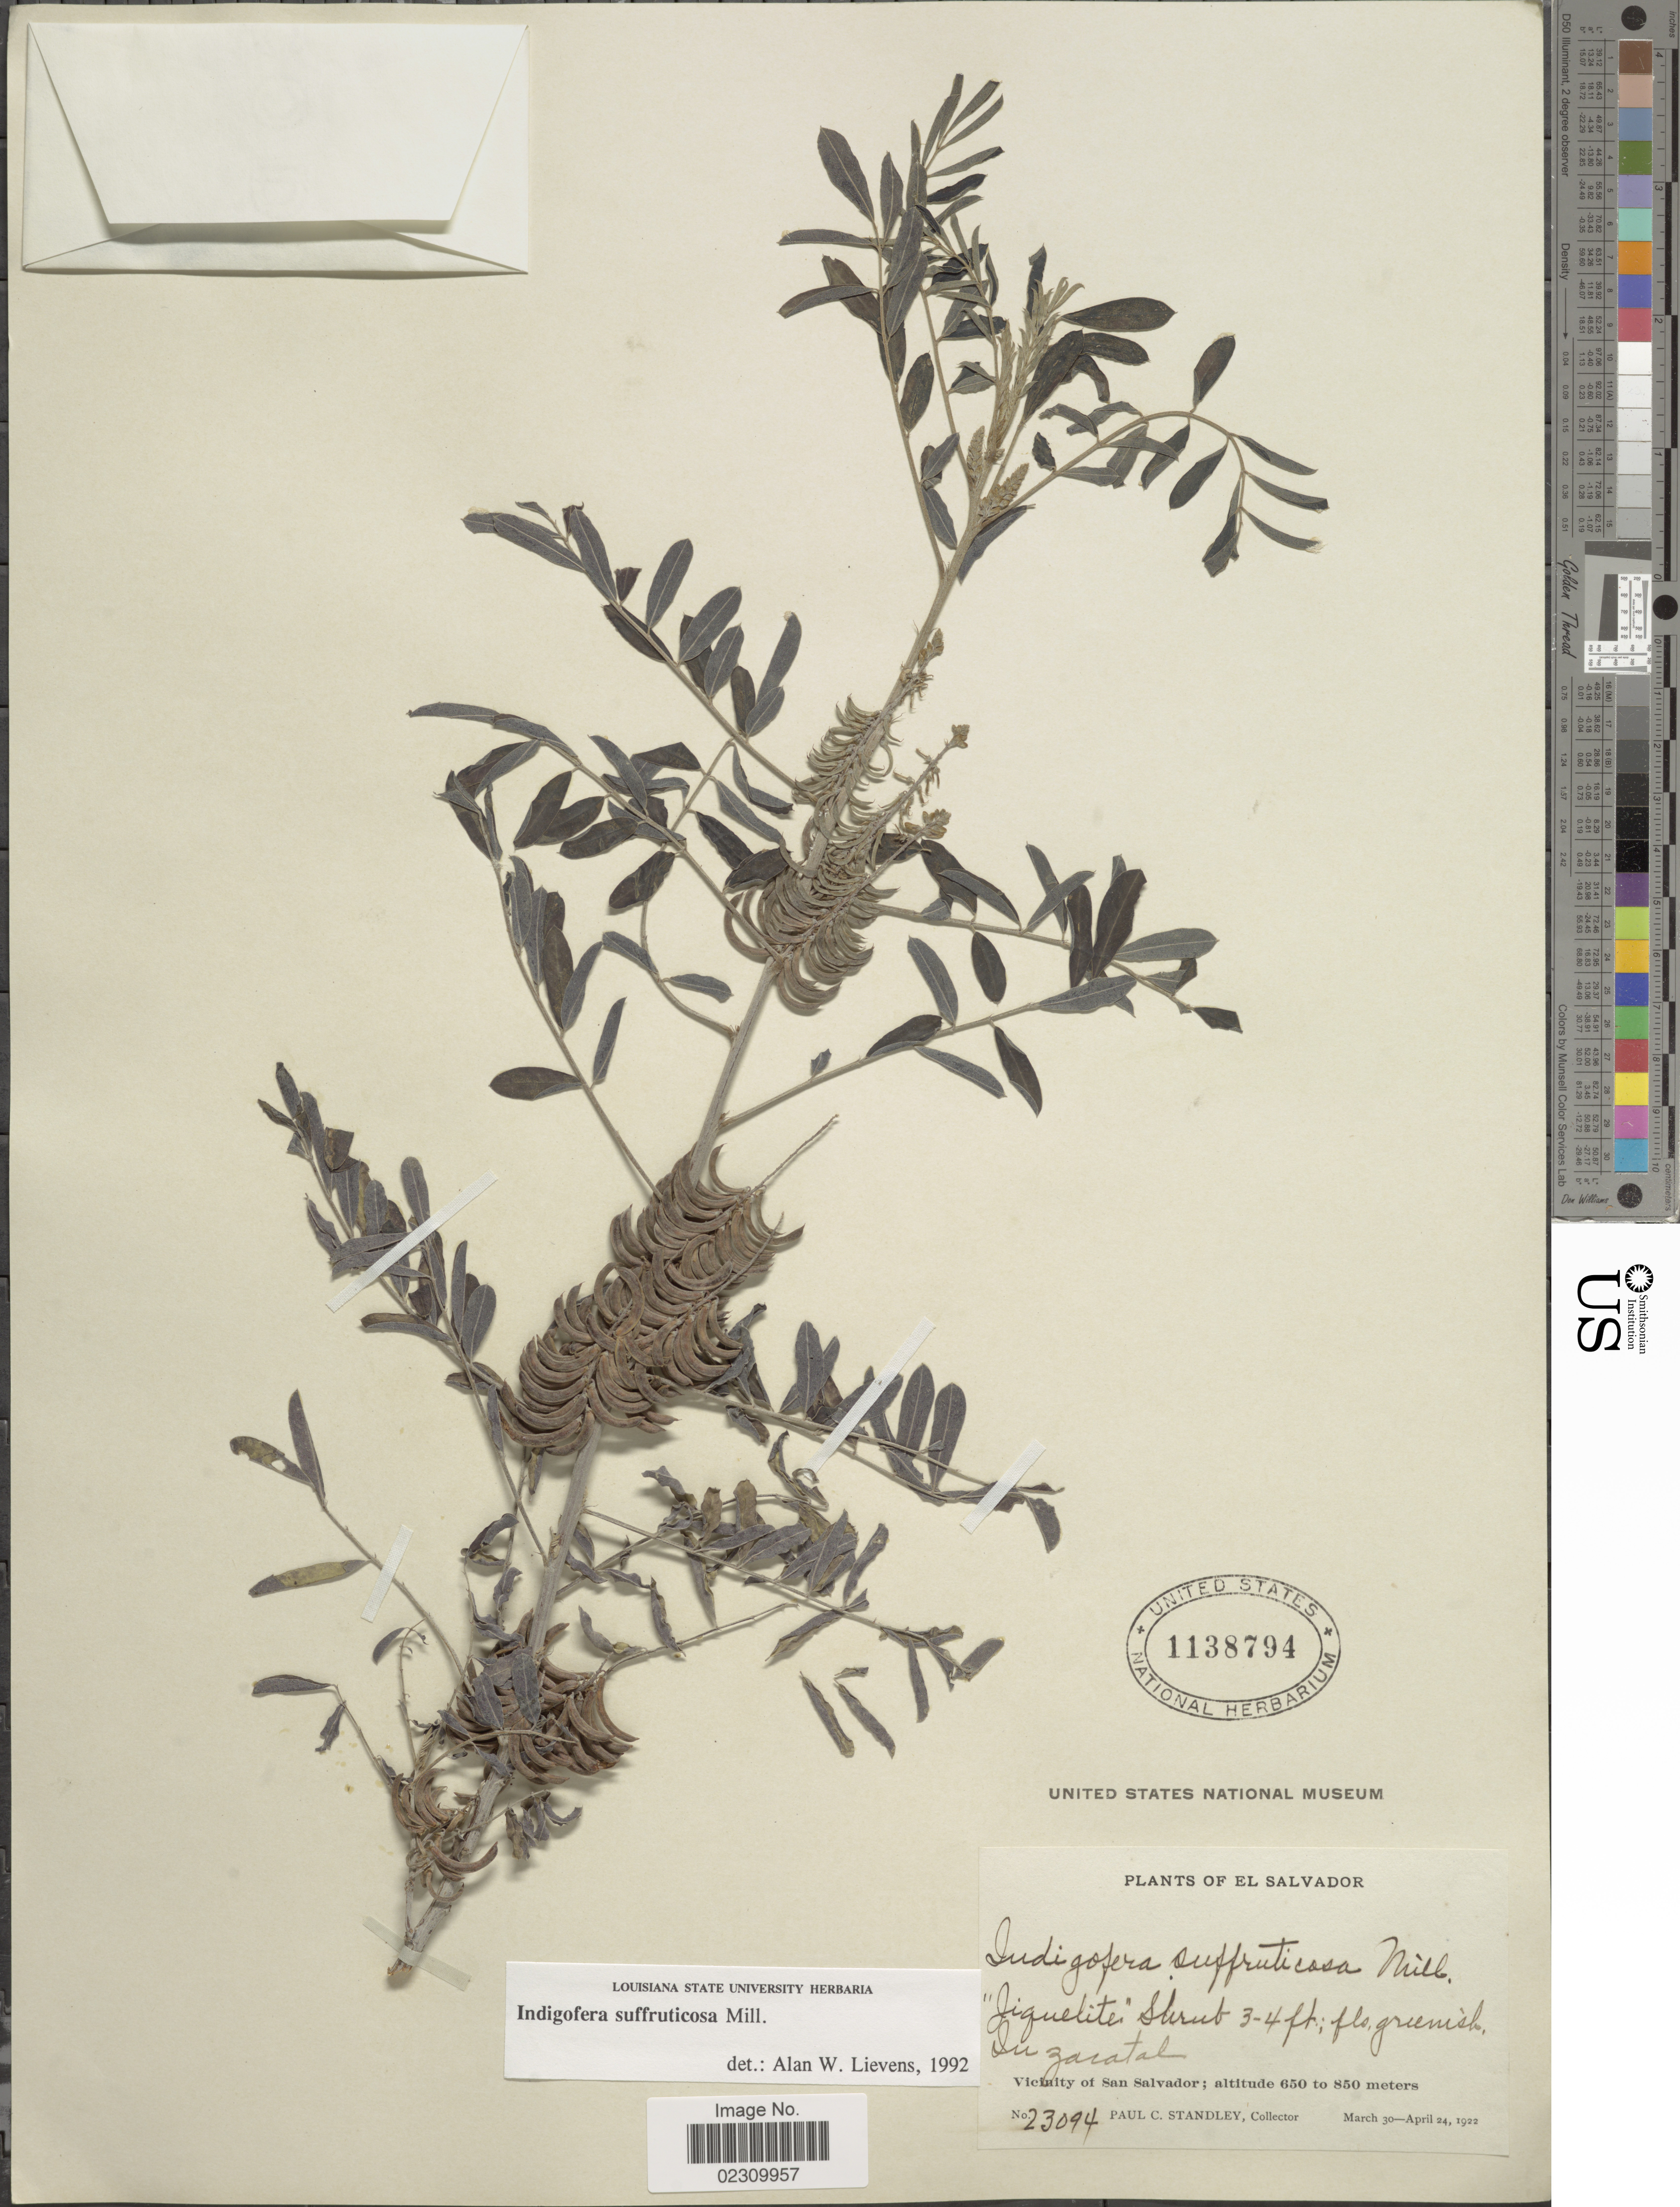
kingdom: Plantae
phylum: Tracheophyta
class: Magnoliopsida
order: Fabales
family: Fabaceae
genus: Indigofera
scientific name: Indigofera suffruticosa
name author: Mill.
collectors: P. C. Standley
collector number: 23094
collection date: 1922-03-30/1922-04-24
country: El Salvador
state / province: San Salvador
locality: In Zacatal, Vicinity of San Salvador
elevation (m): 650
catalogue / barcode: US 1138794